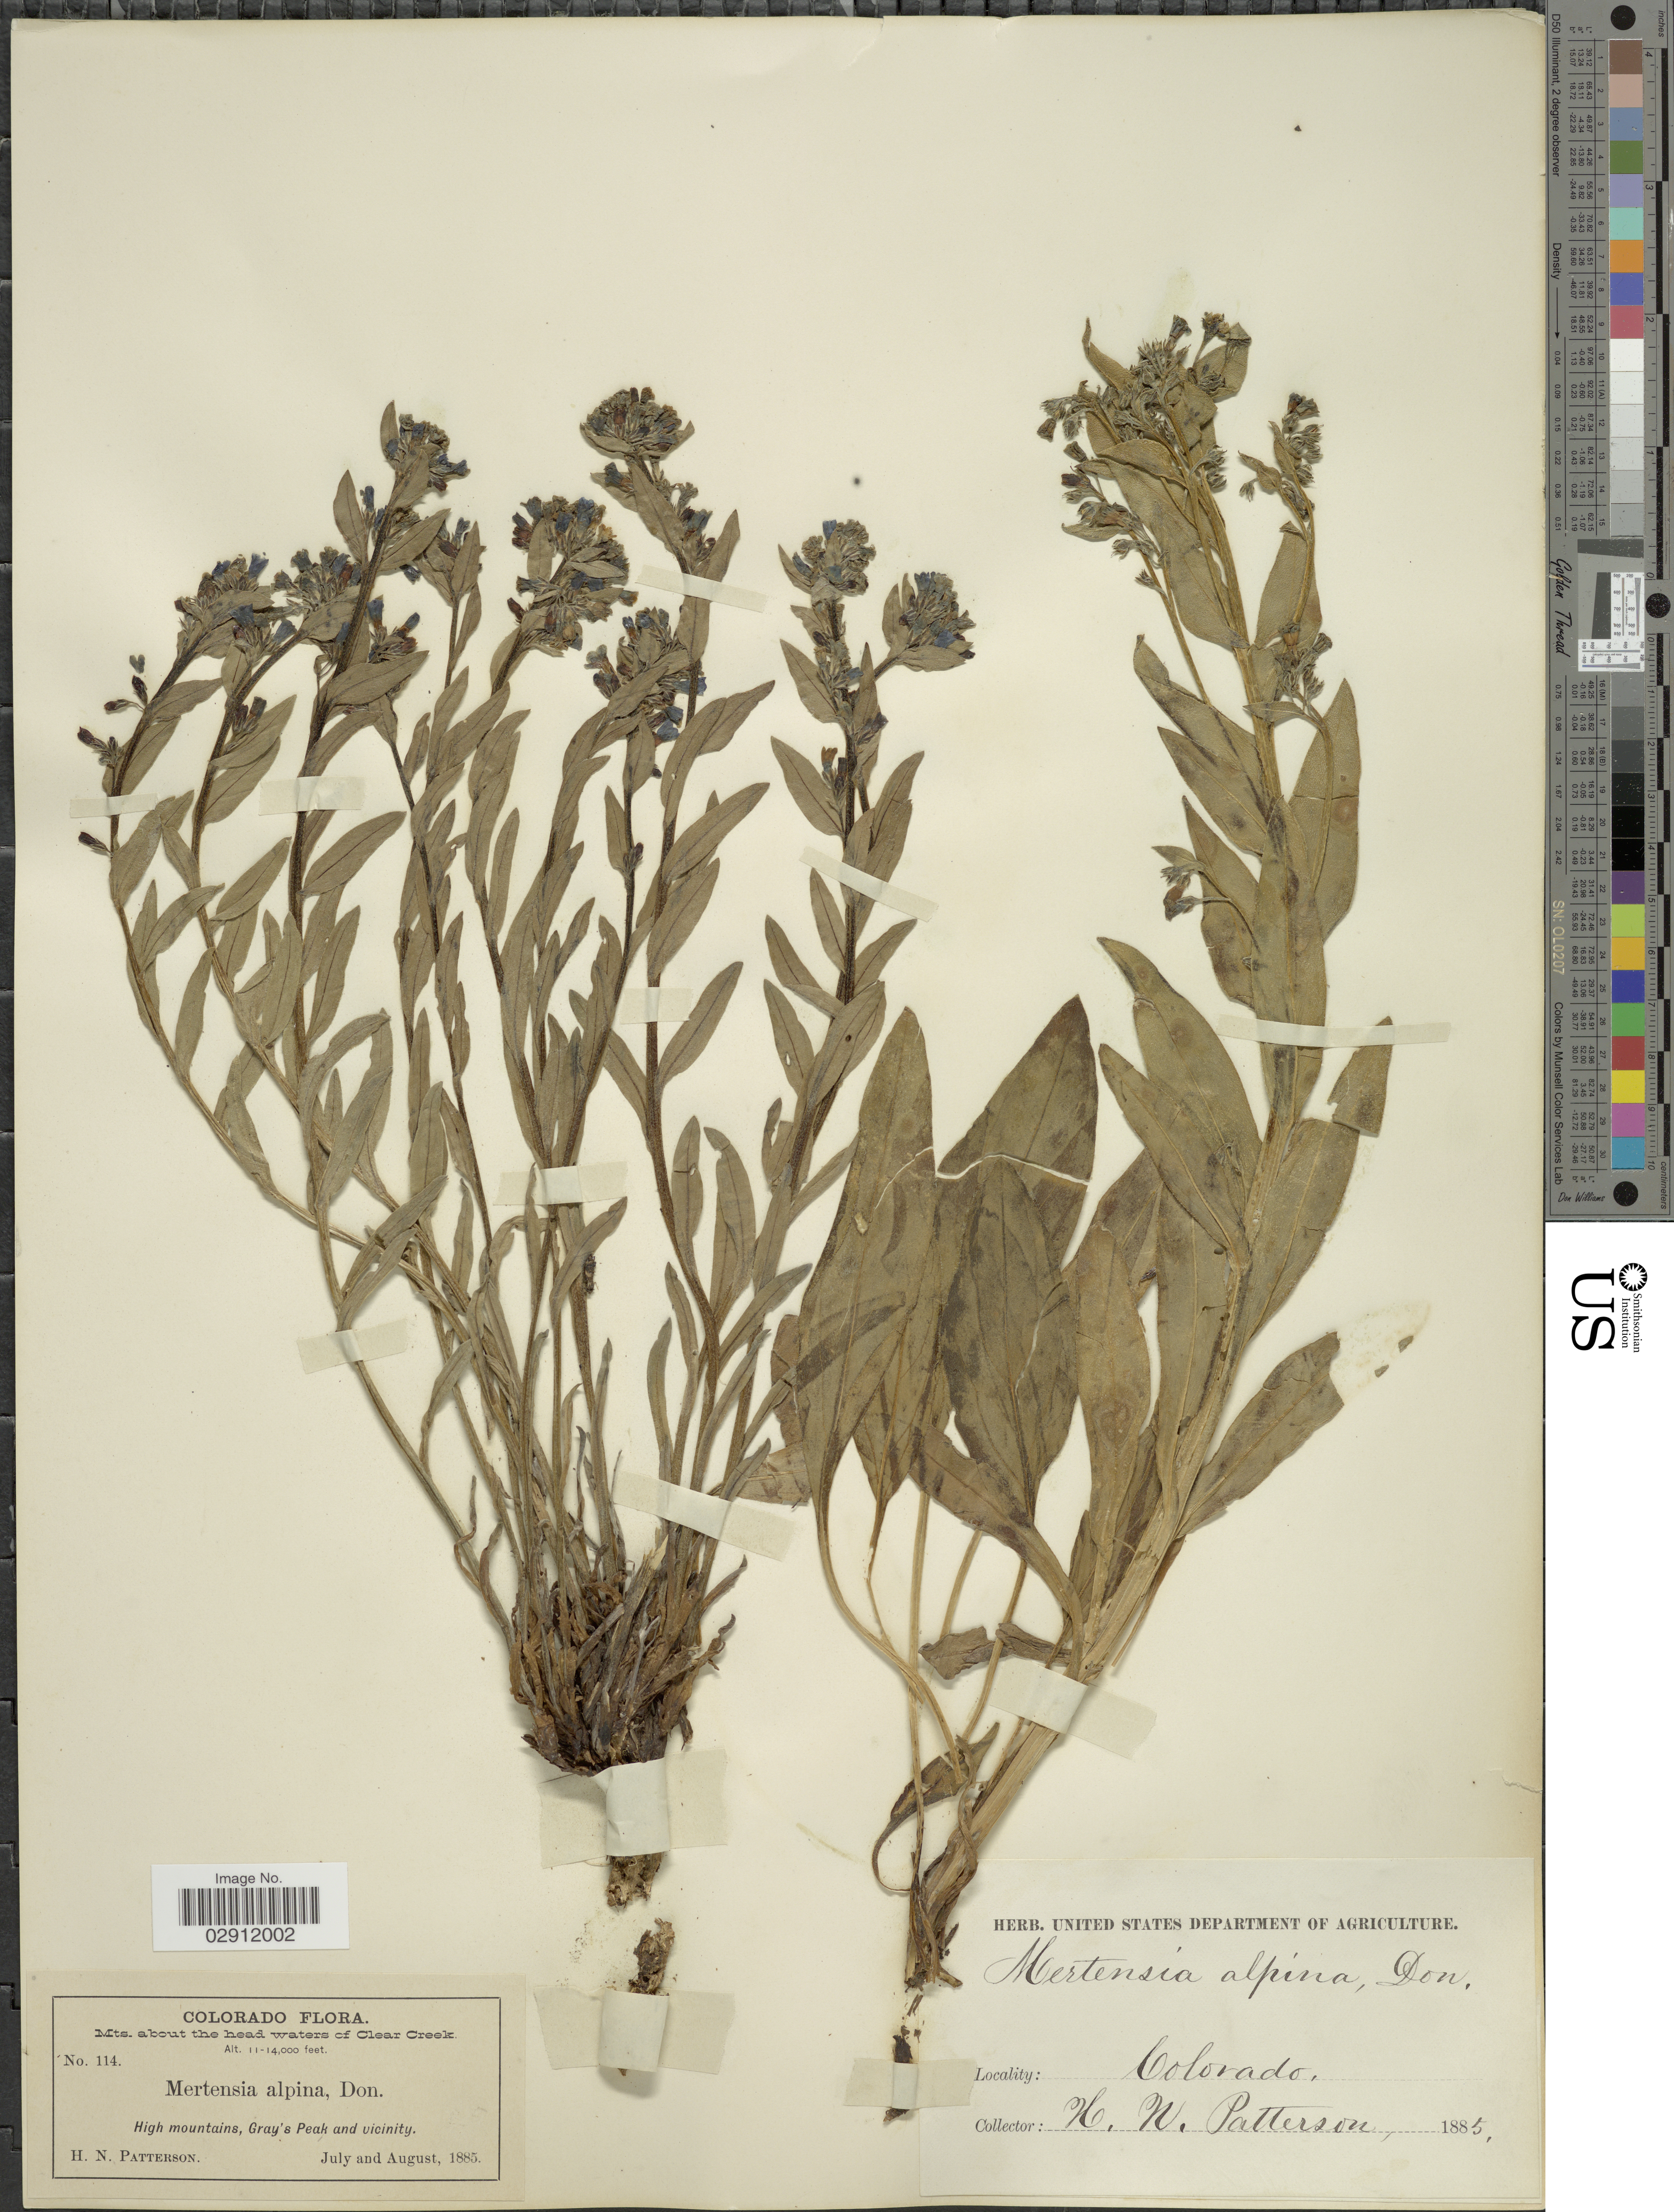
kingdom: Plantae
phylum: Tracheophyta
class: Magnoliopsida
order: Boraginales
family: Boraginaceae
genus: Mertensia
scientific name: Mertensia alpina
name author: (Torr.) G. Don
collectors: H. N. Patterson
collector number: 114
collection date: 1885-07/1885-08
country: United States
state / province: Colorado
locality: Mts. about the head waters of Clear Creek. High mountains, Gray's Peak and vicinity.